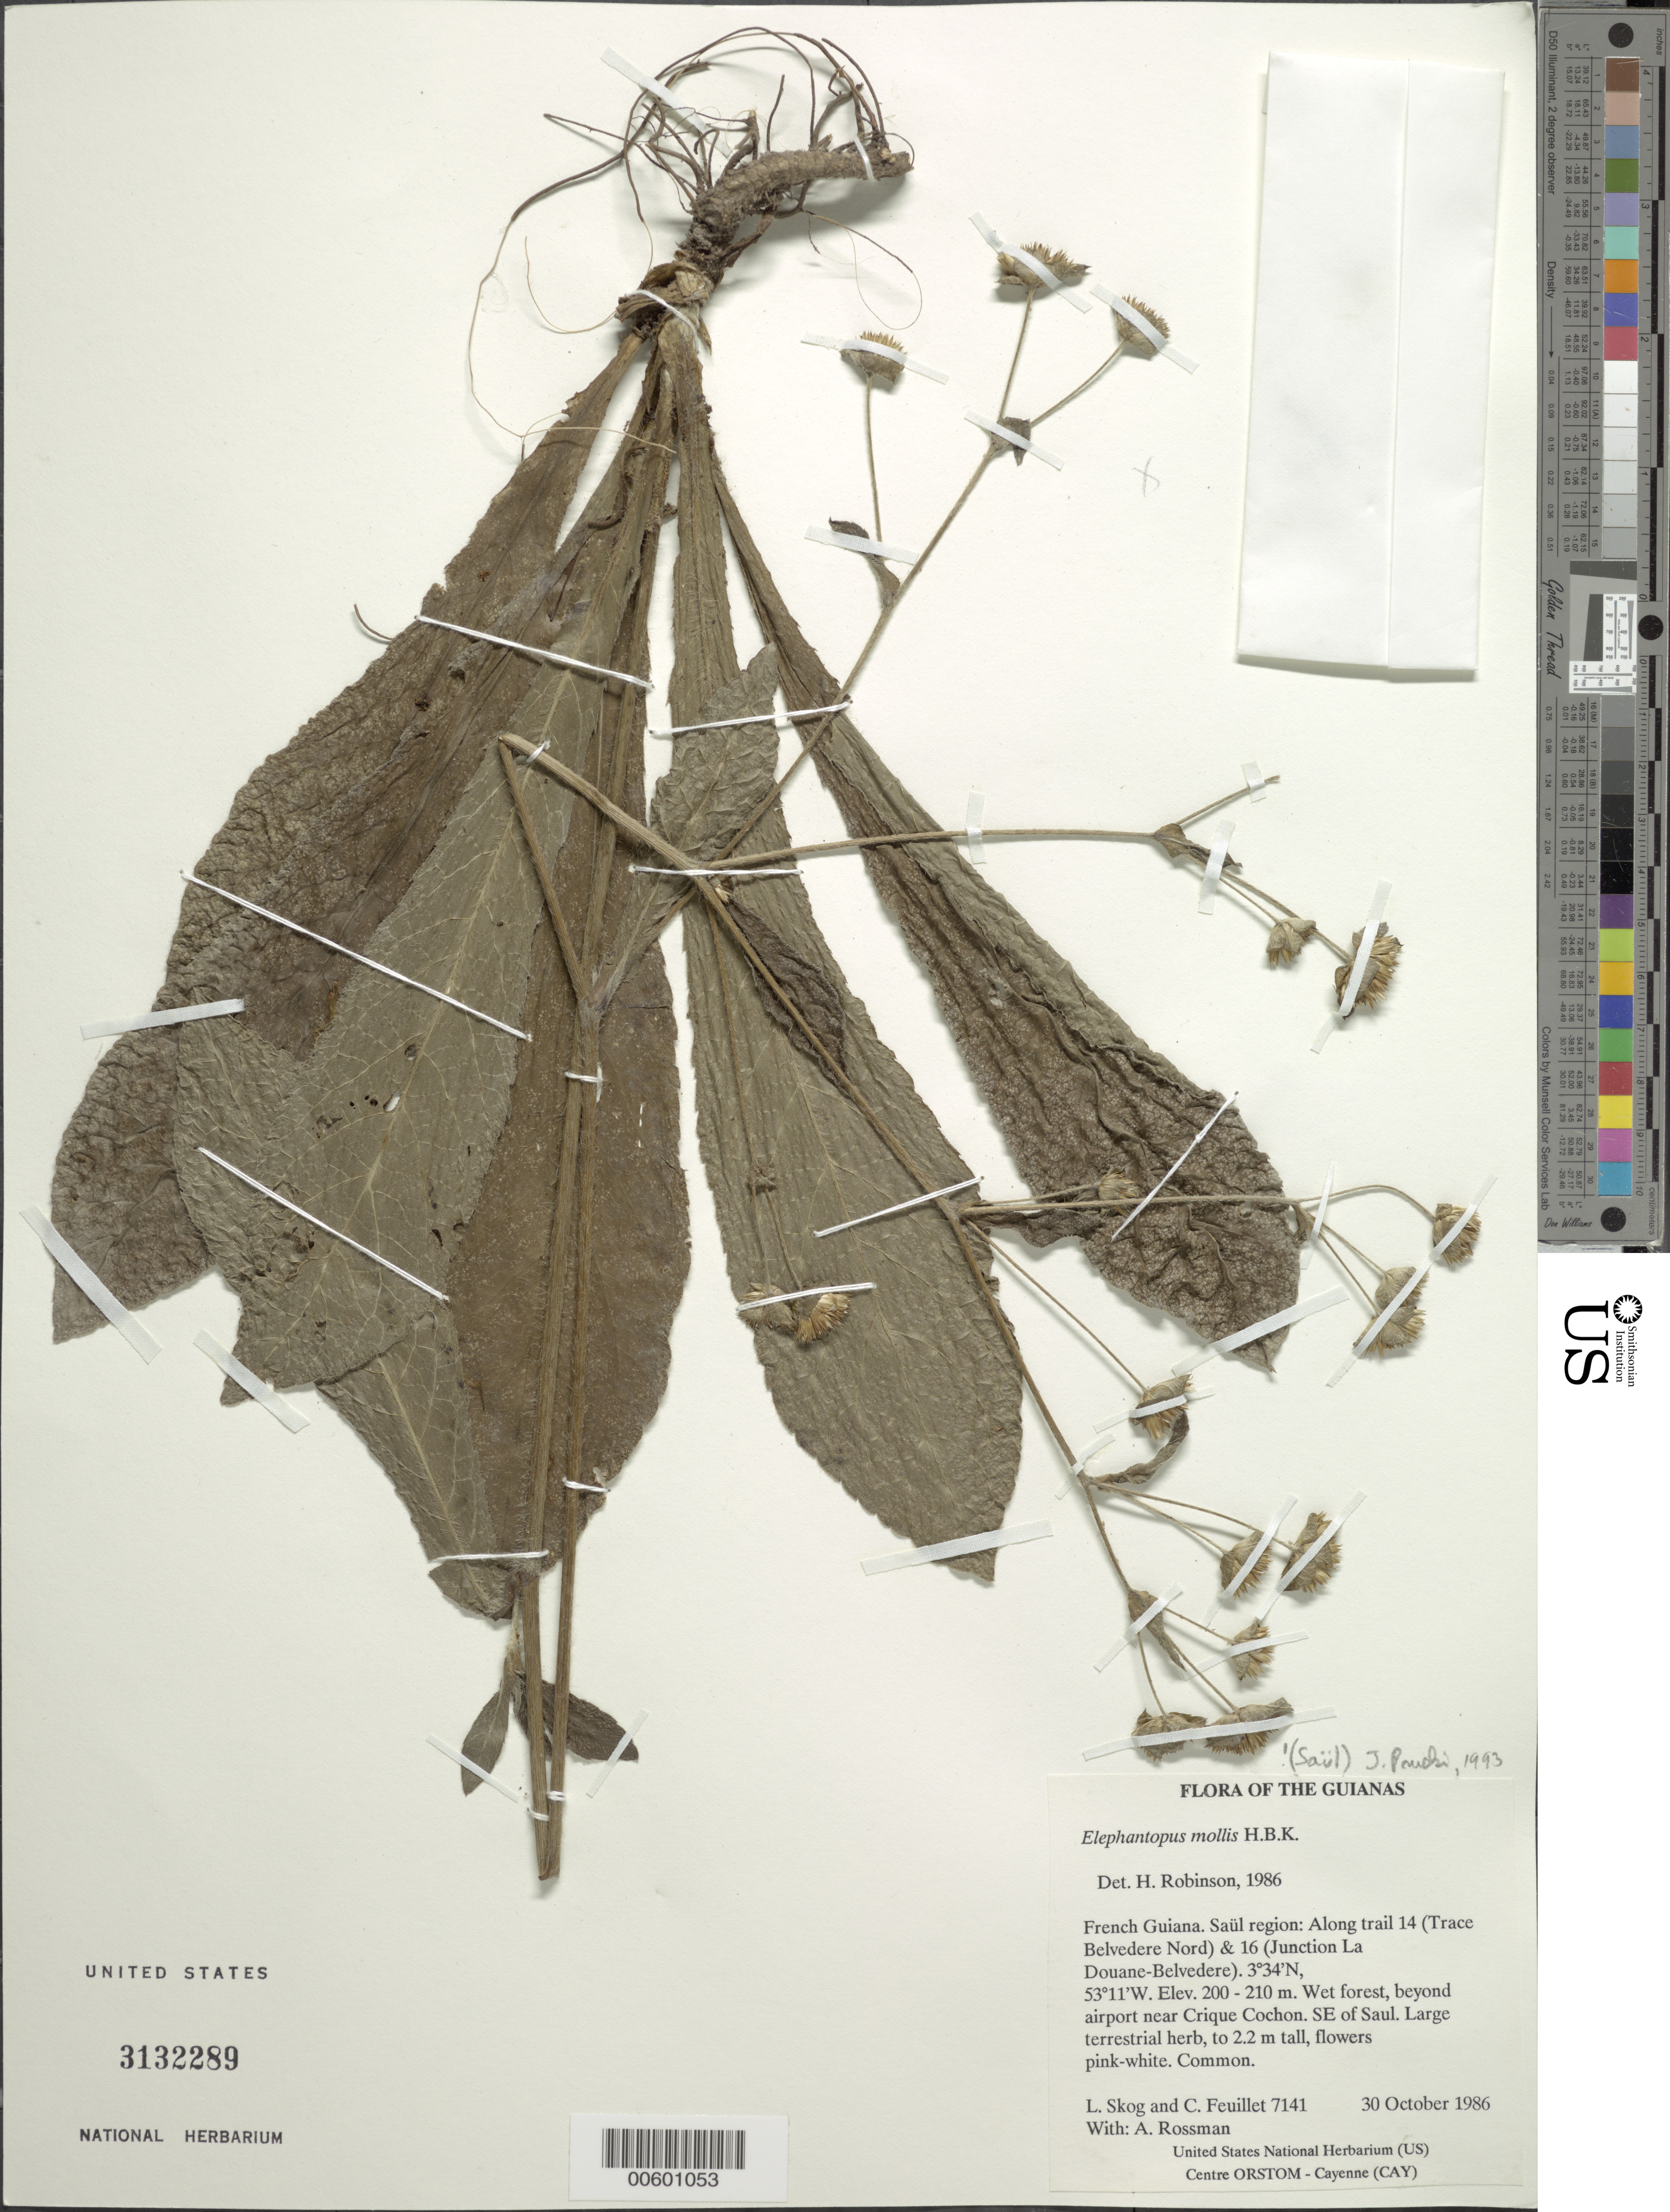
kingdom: Plantae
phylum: Tracheophyta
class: Magnoliopsida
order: Asterales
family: Asteraceae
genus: Elephantopus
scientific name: Elephantopus mollis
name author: Kunth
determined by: Robinson, Harold E., (US)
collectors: L. E. Skog, C. Feuillet & A. Rossman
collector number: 7141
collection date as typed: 30 October 1986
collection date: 1986-10-30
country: French Guiana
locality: SE of Saül along trail 14 (Trace Belvedere Nord) & 16 (Junction La Douane-Belvedere)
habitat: Wet forest, beyond airport near Crique Cochon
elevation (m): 200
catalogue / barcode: US 3132289